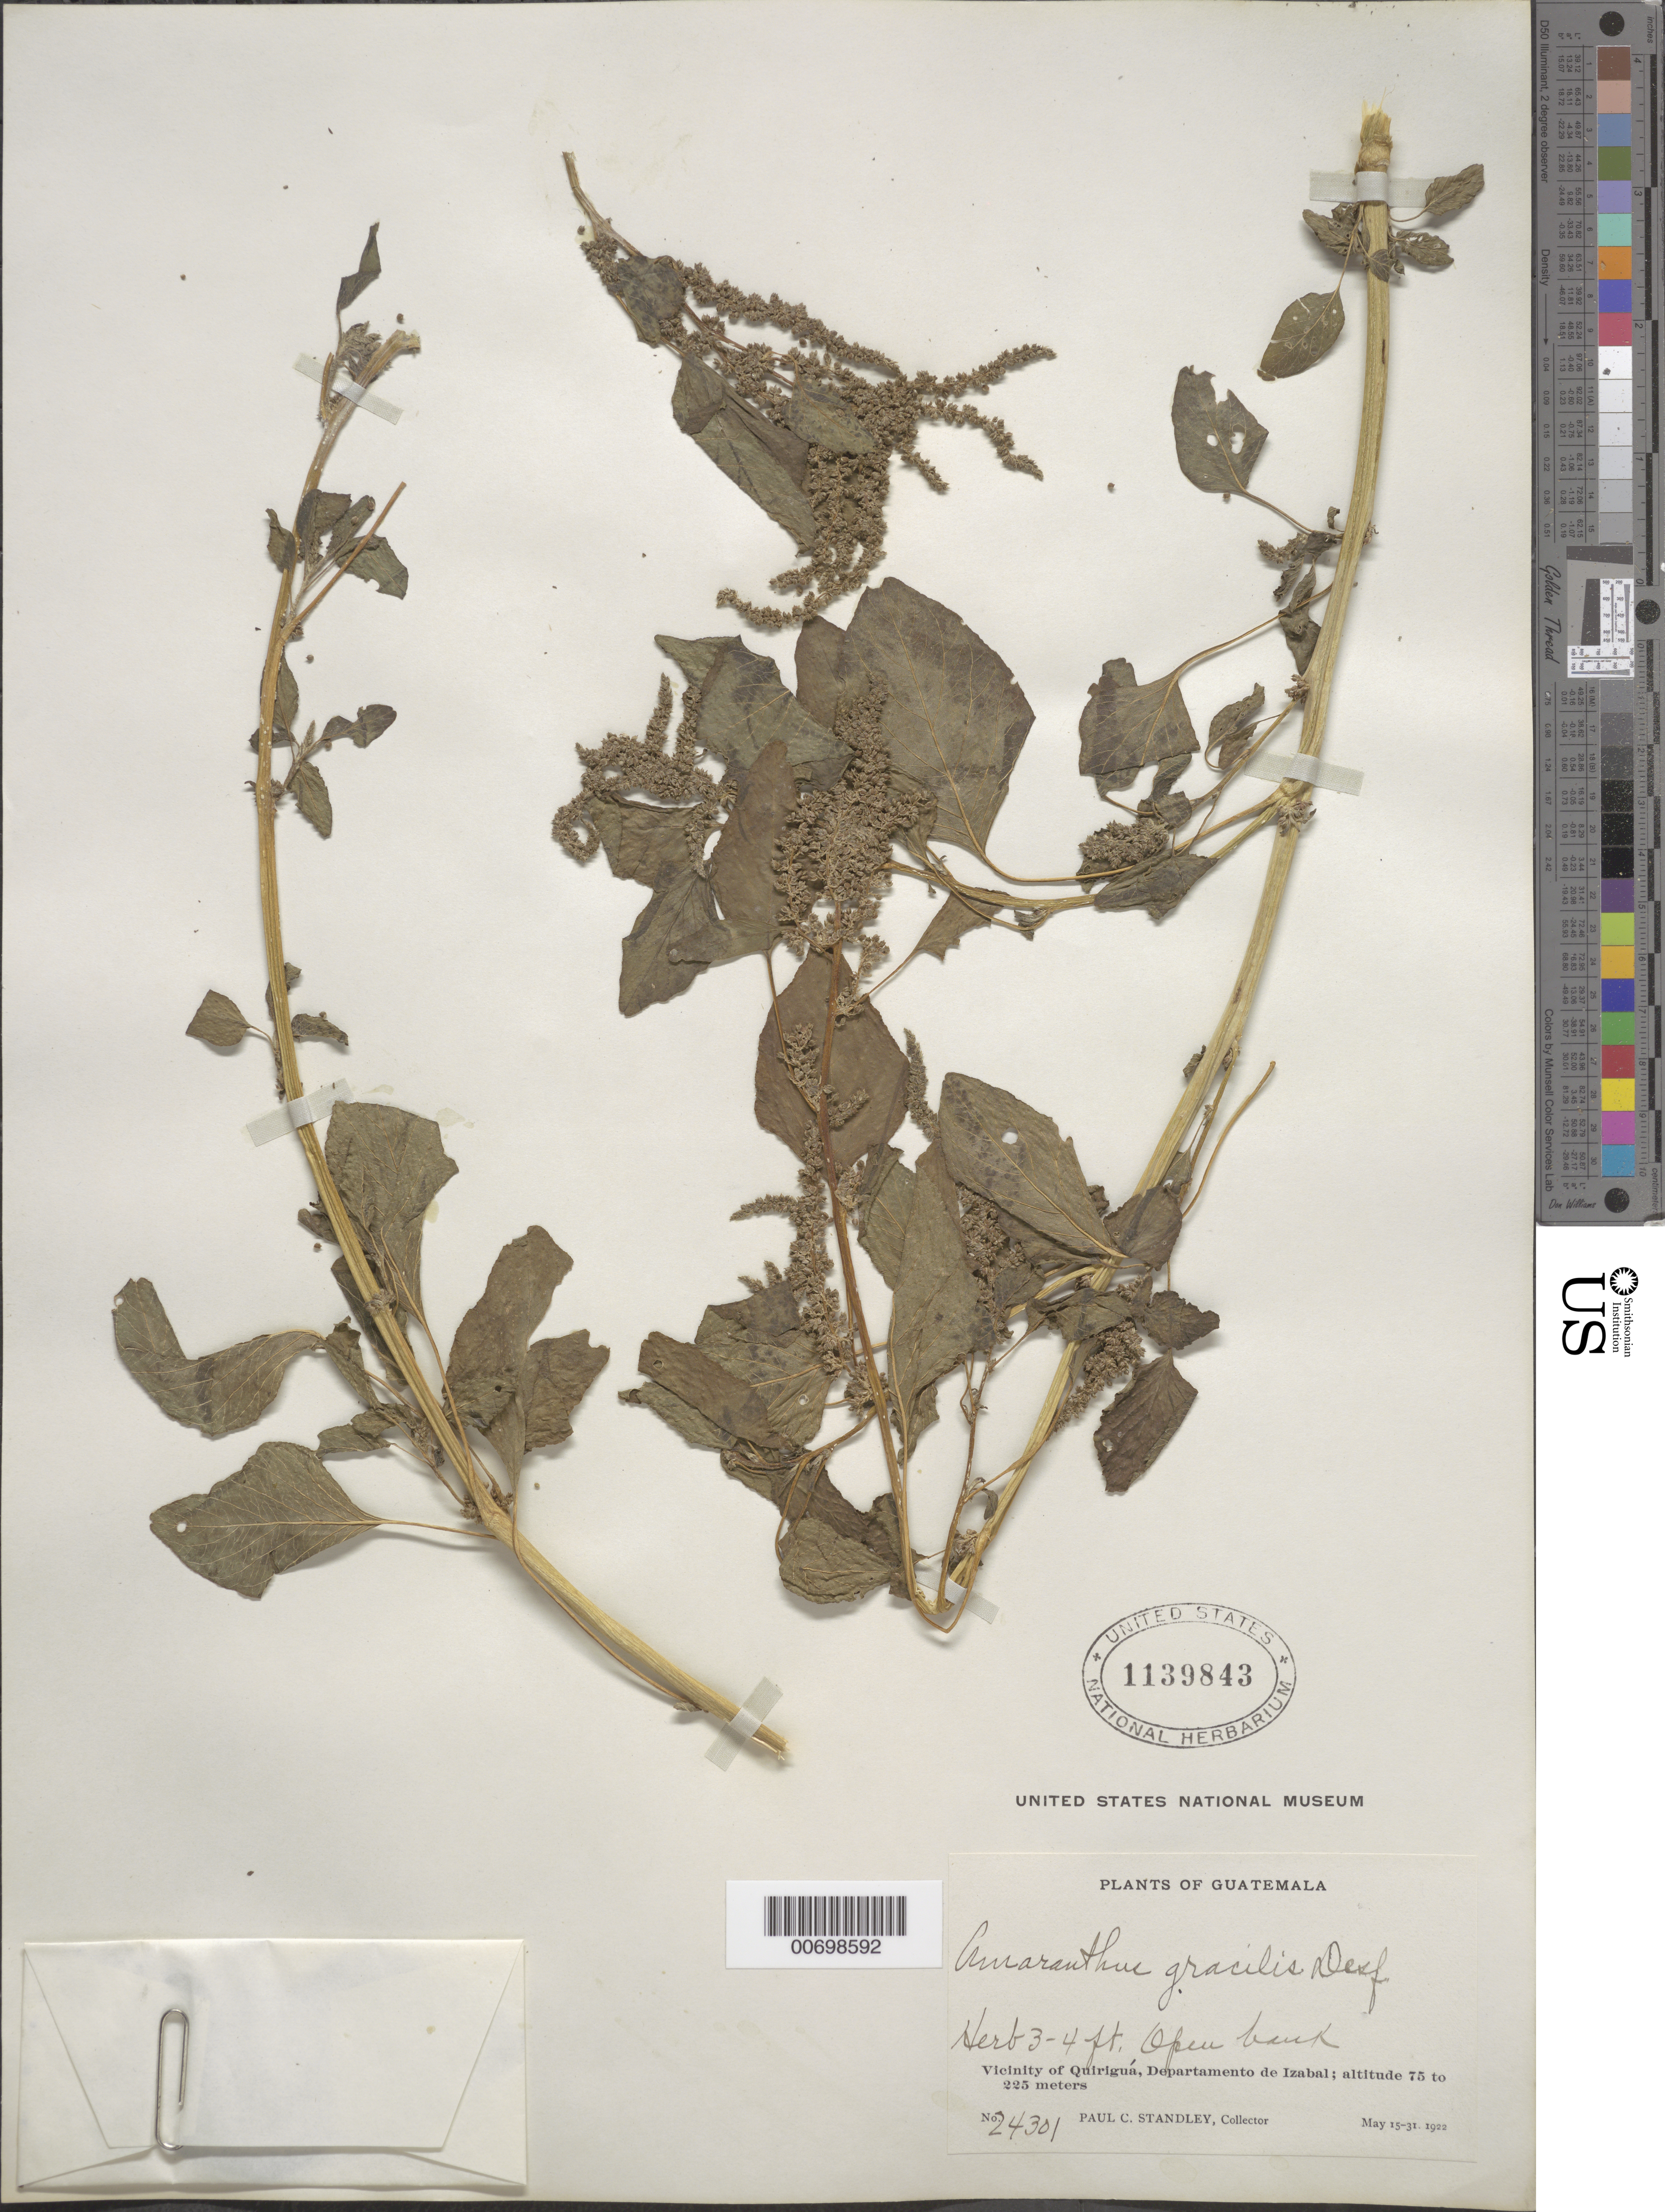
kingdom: Plantae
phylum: Tracheophyta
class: Magnoliopsida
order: Caryophyllales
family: Amaranthaceae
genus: Amaranthus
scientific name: Amaranthus gracilis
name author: Desf. ex Poir.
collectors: P. C. Standley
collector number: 24301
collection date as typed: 15 May 1922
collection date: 1922-05-15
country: Guatemala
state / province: Izabal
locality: Vicinity of Quirigua, departamento de Izabal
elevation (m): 75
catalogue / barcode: US 1139843